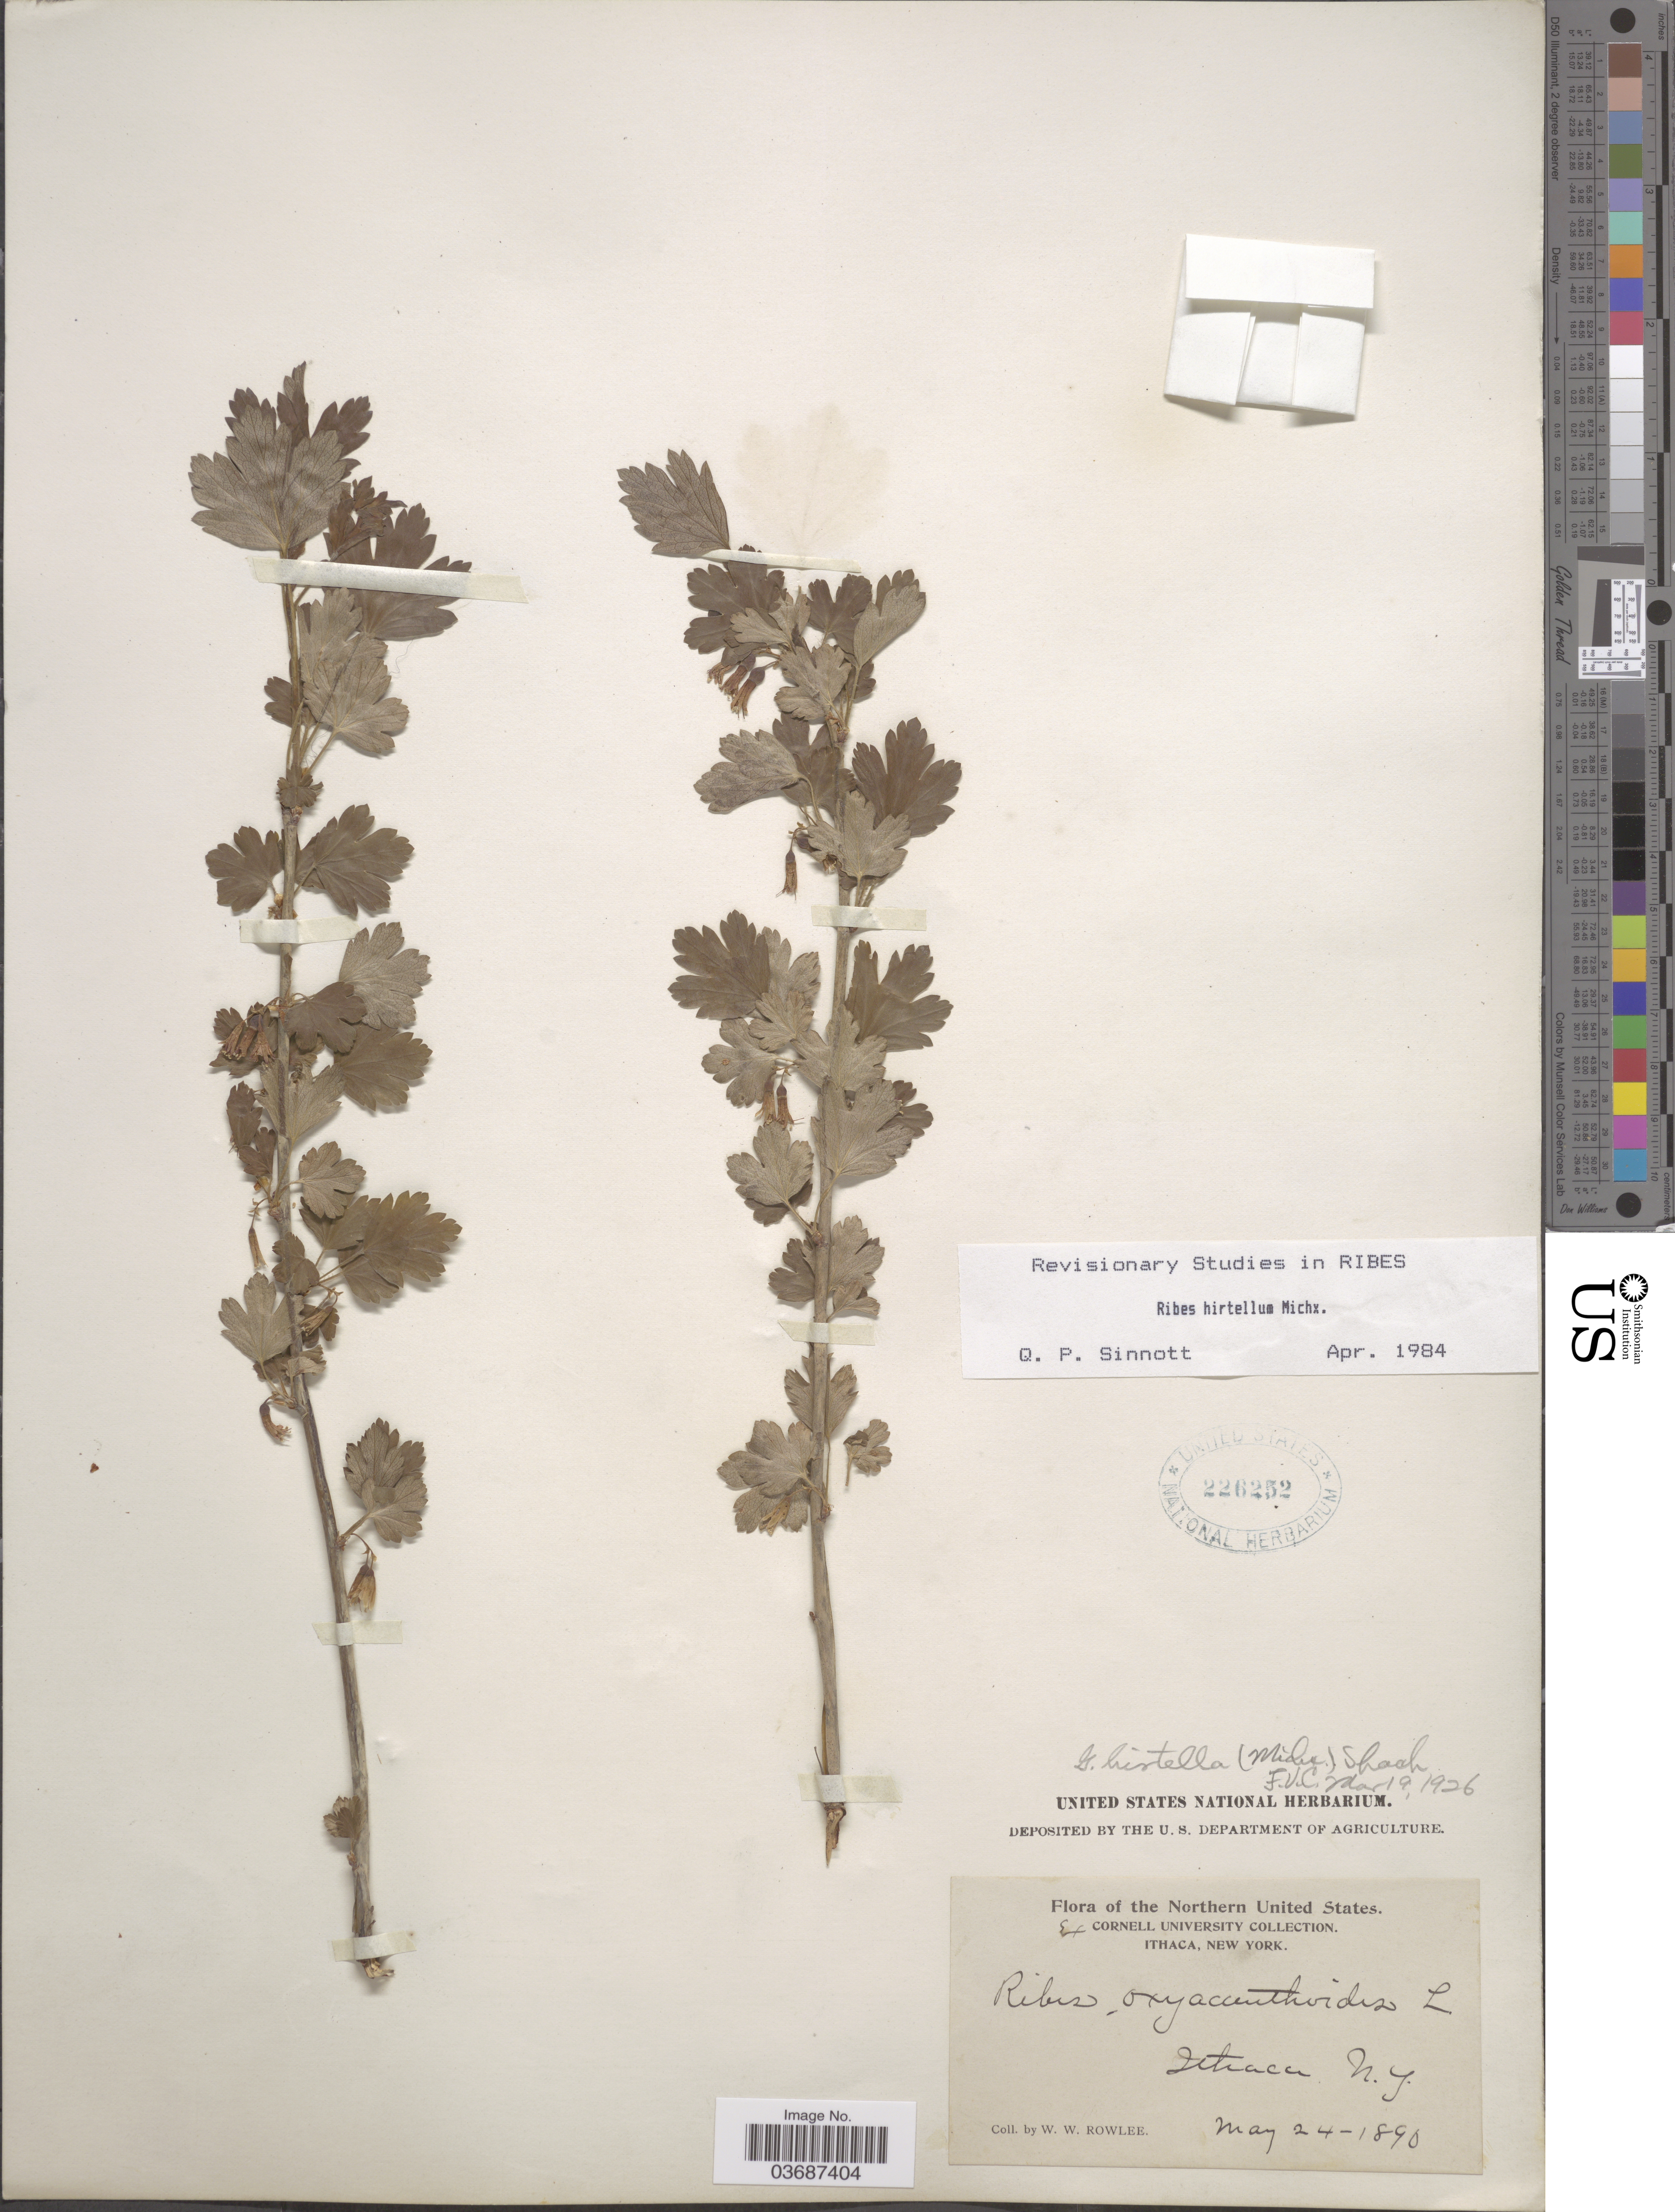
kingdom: Plantae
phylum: Tracheophyta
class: Magnoliopsida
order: Saxifragales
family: Grossulariaceae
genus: Ribes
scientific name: Ribes hirtellum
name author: Michx.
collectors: W. W. Rowlee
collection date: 1890-05-24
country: United States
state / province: New York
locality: The Northern United States. Ithaca.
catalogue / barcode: US 226252